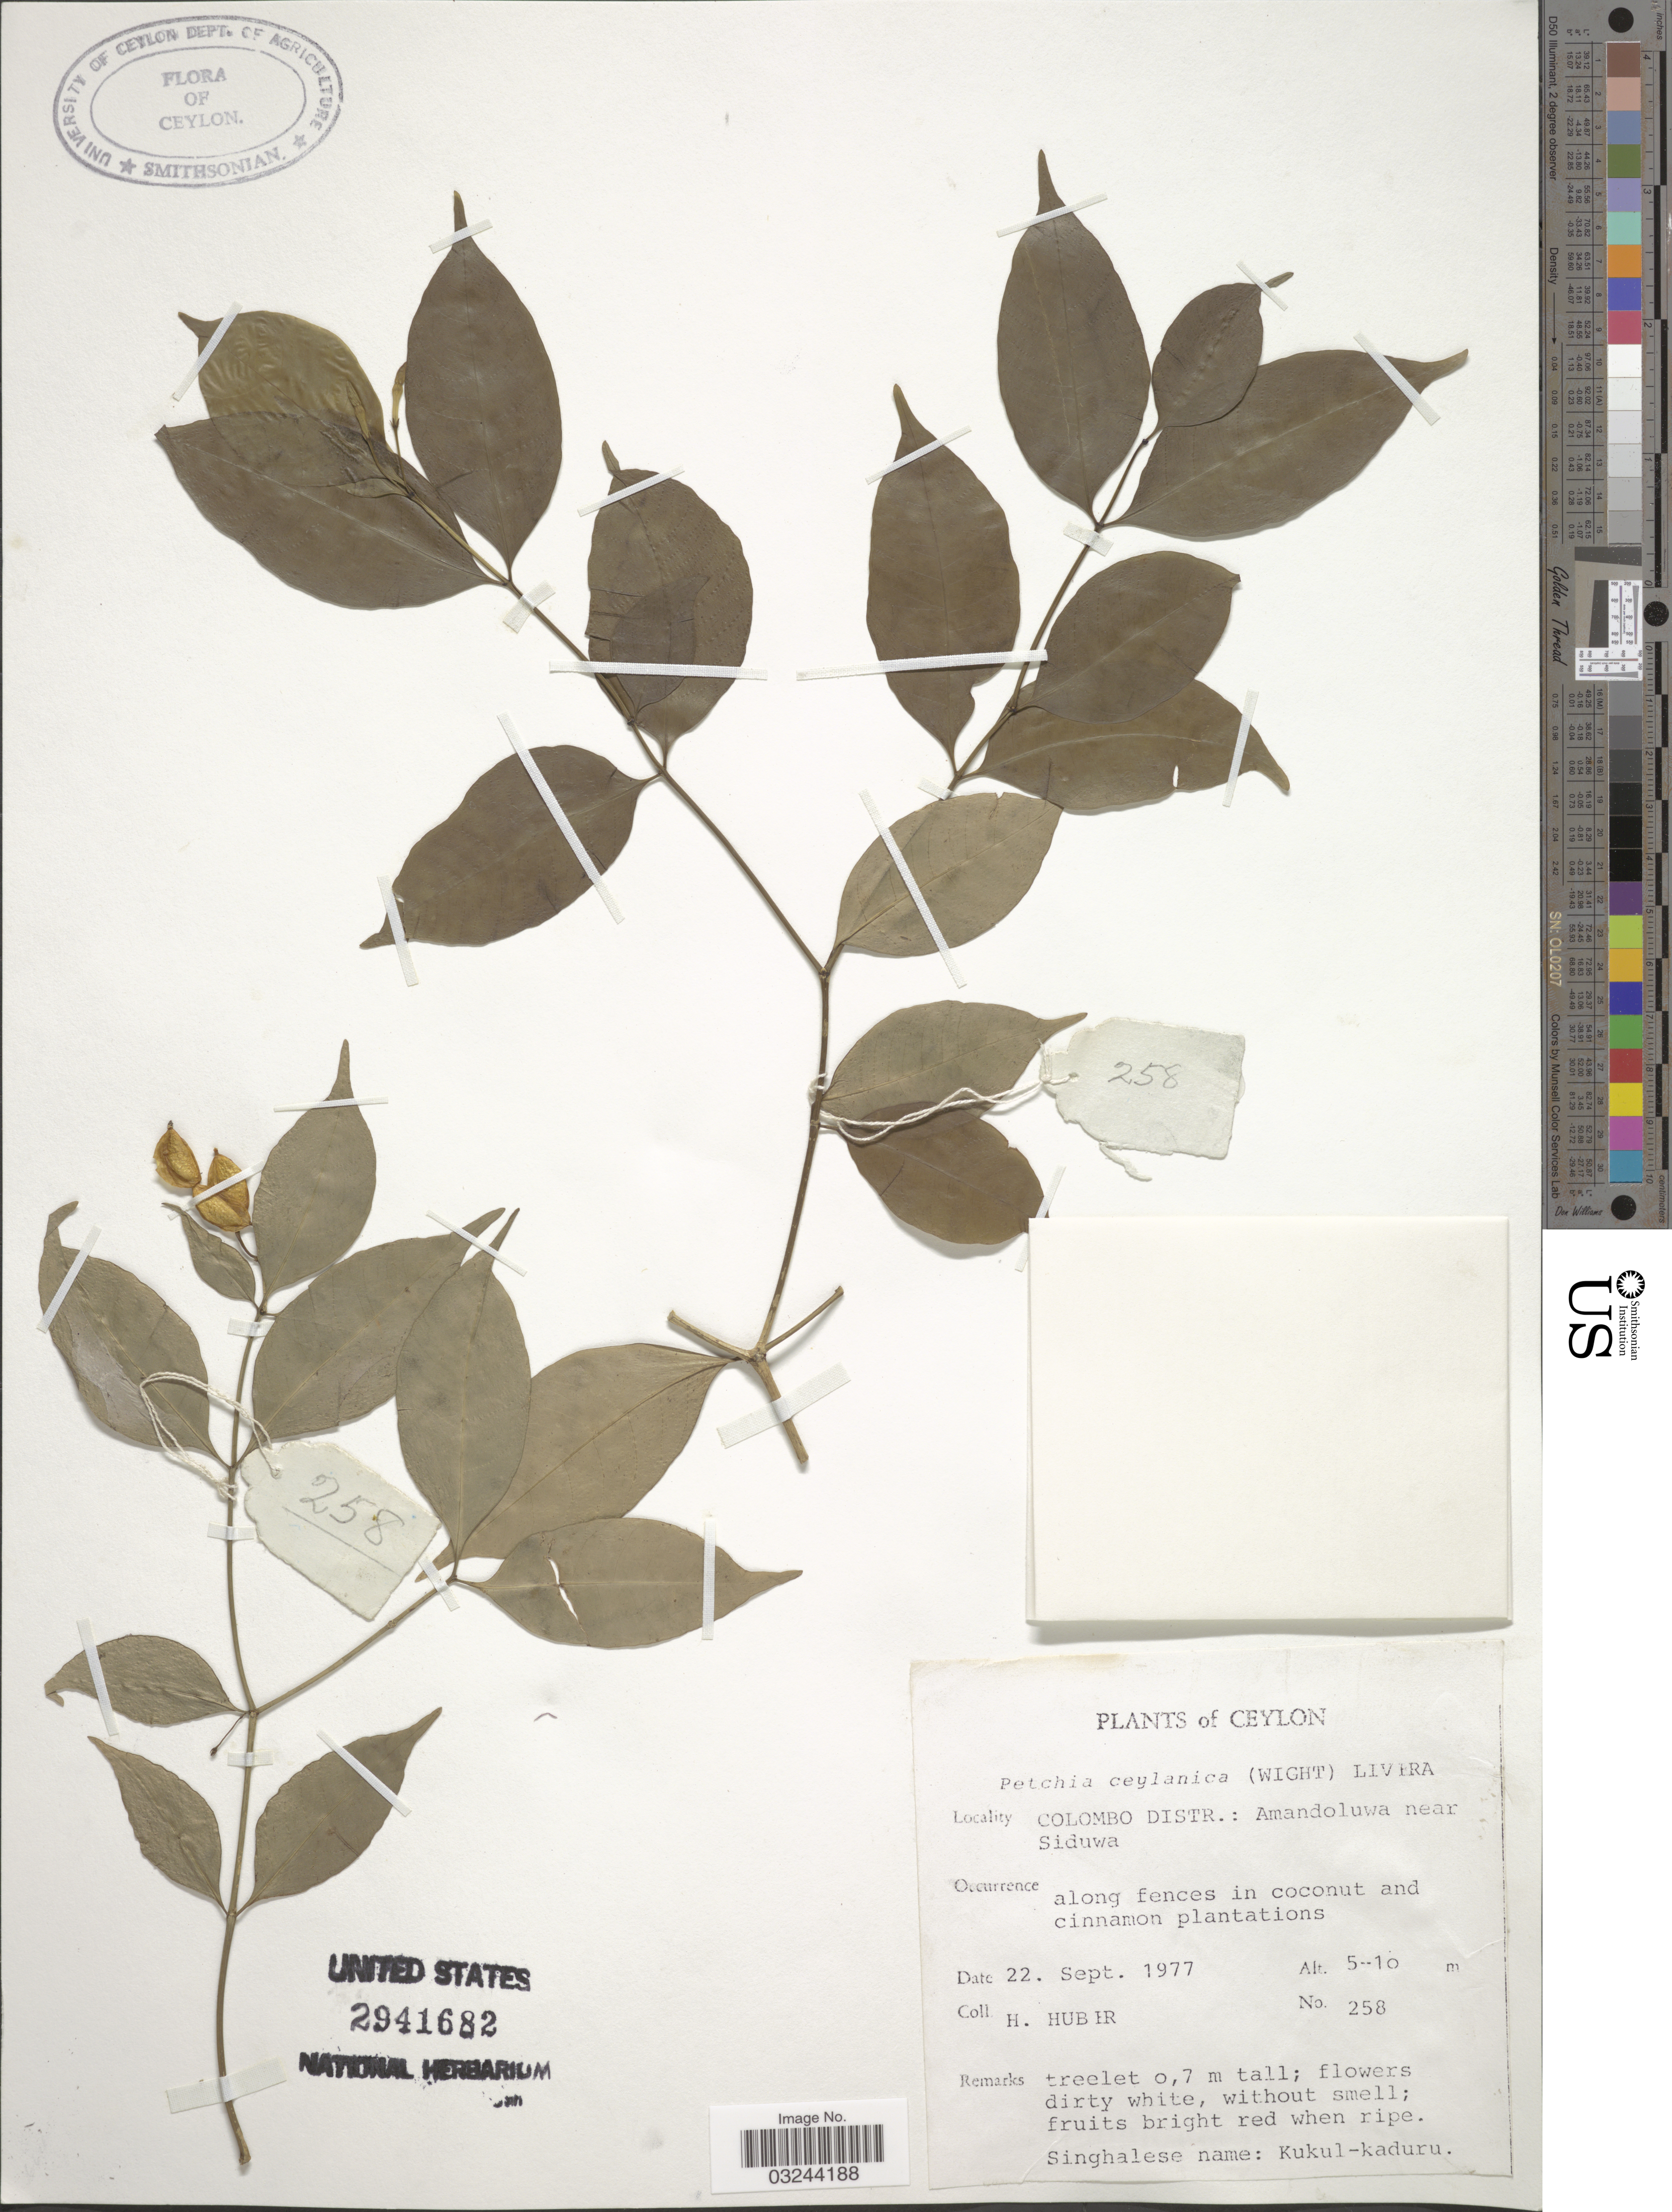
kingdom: Plantae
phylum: Tracheophyta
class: Magnoliopsida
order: Gentianales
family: Apocynaceae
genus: Petchia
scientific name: Petchia ceylanica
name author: (Wight) Livera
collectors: H. Huber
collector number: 258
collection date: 1977-09-22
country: Sri Lanka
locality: Ceylon, Colombo Distr.: Amandoluwa near Siduwa.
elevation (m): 5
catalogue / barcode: US 2941682